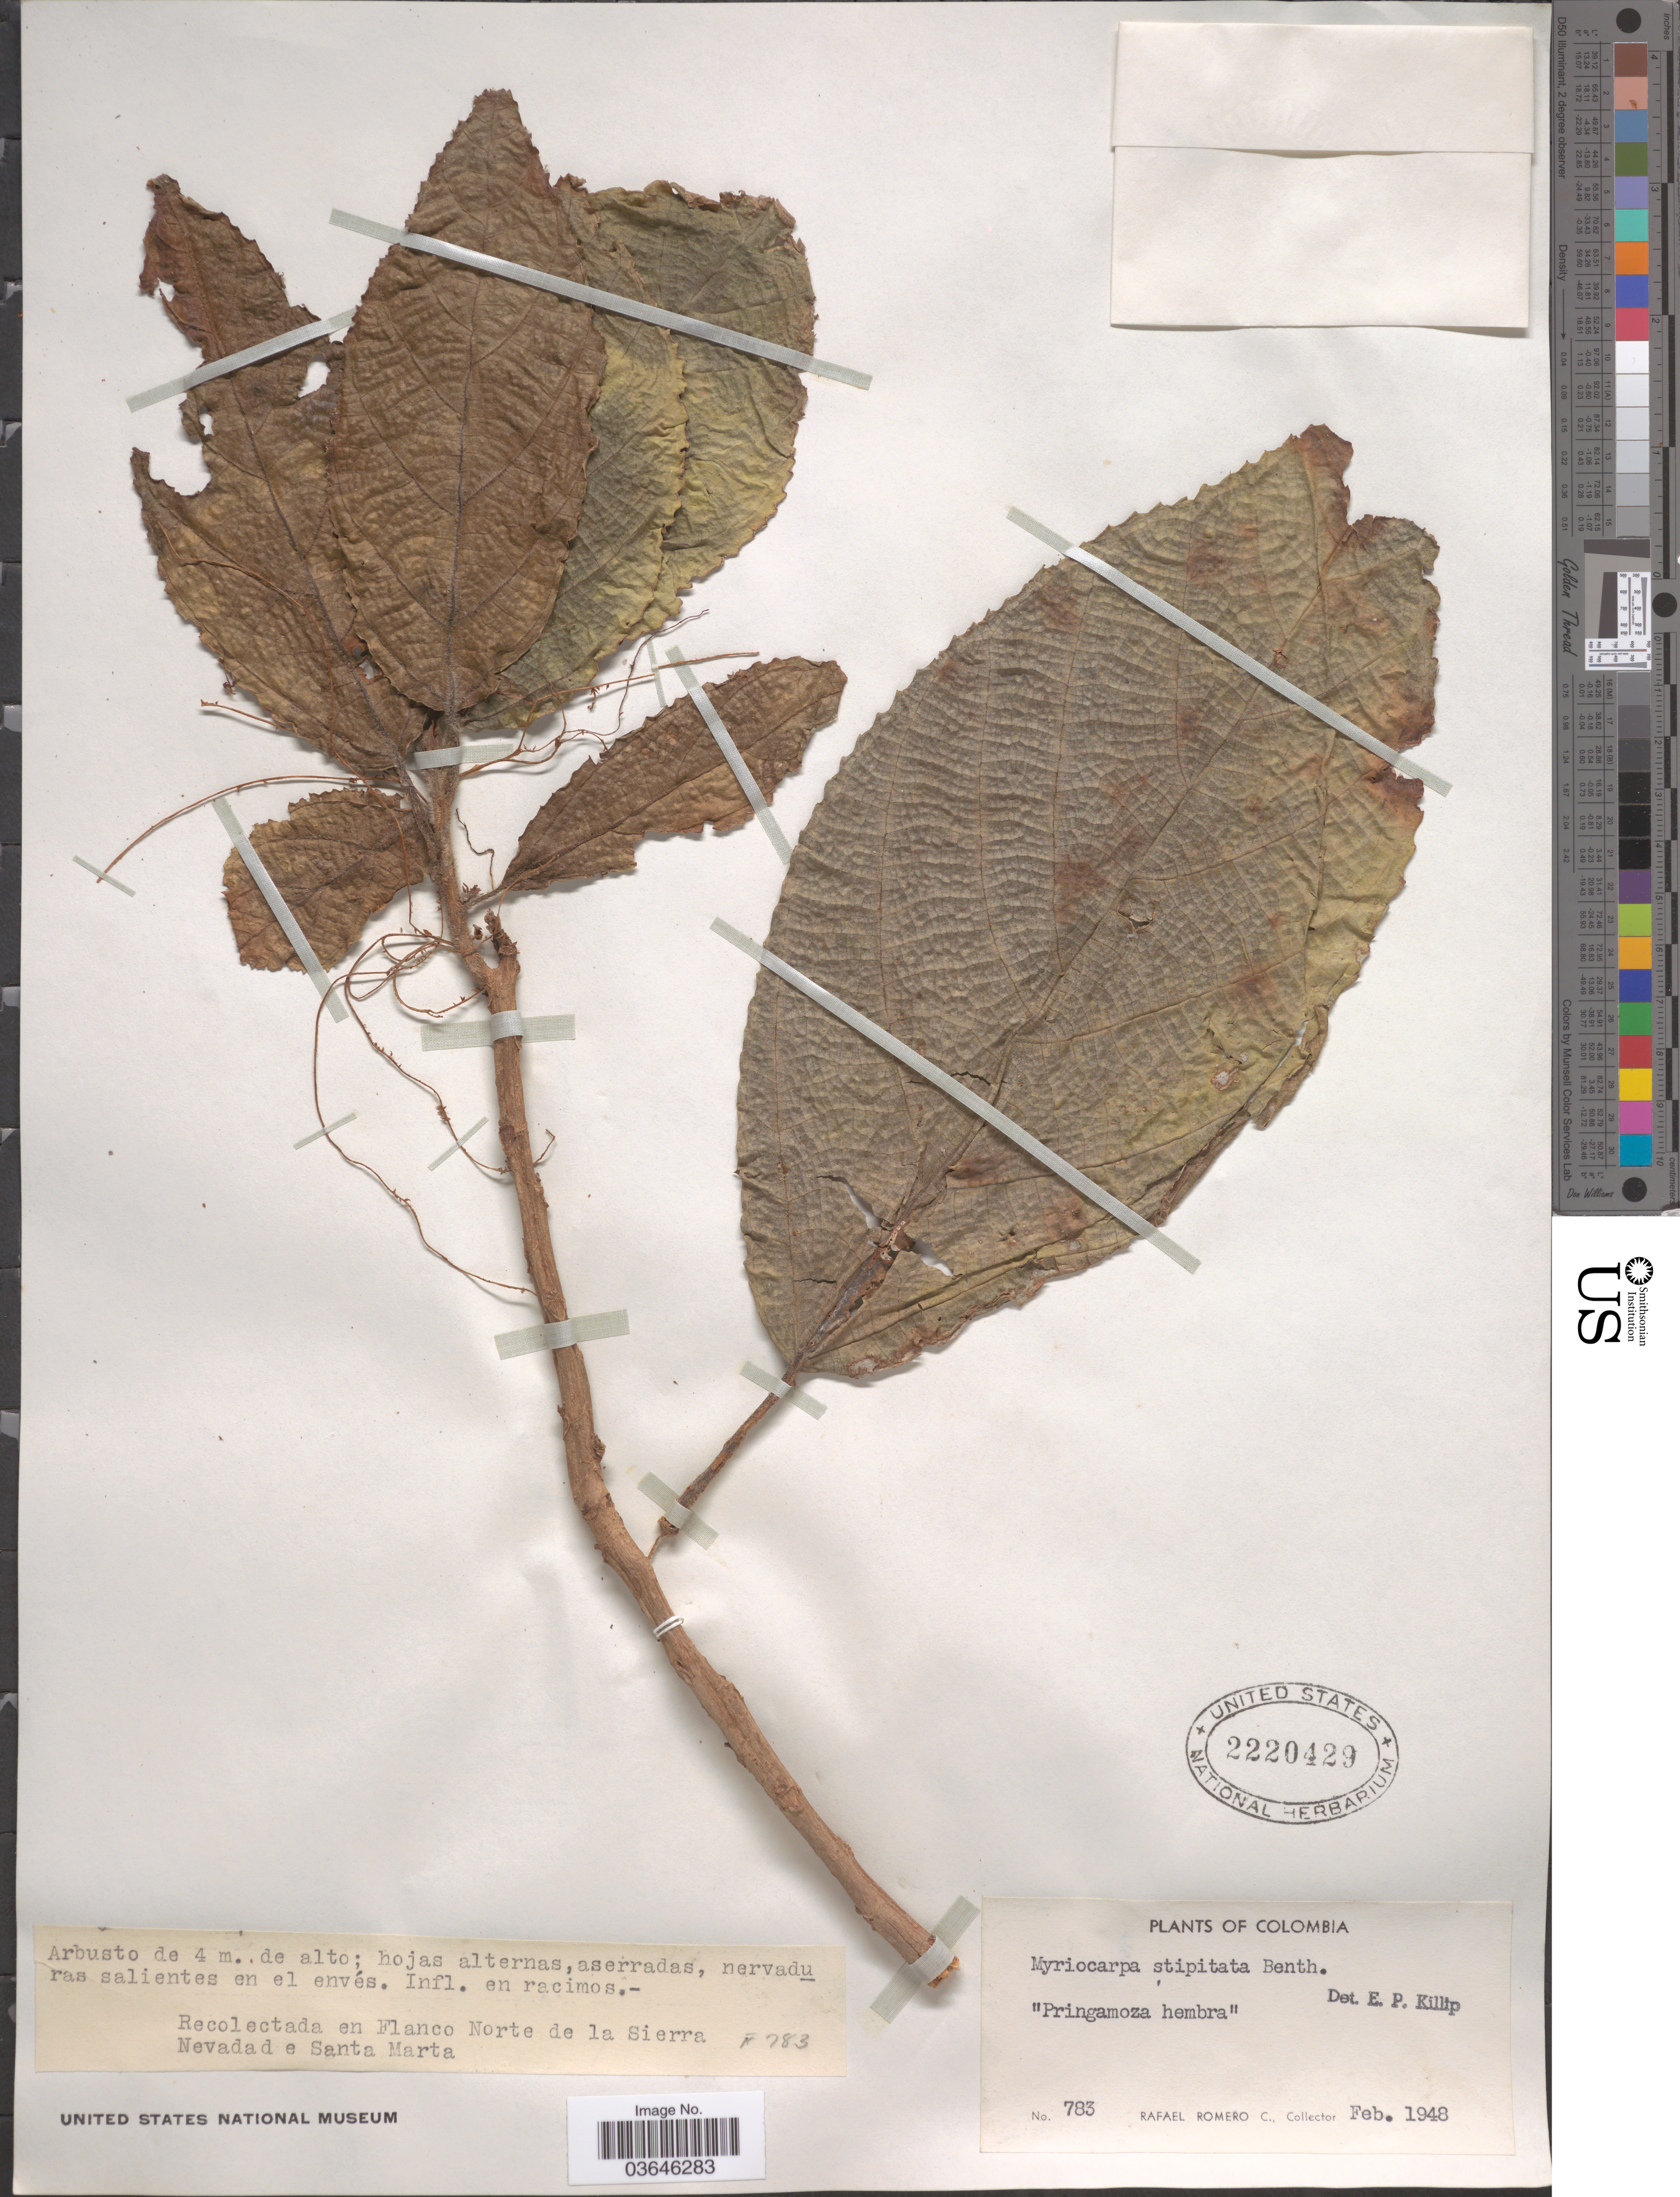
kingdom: Plantae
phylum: Tracheophyta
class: Magnoliopsida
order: Rosales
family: Urticaceae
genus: Myriocarpa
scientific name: Myriocarpa stipitata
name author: Benth.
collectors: R. Romero Castañeda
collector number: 783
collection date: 1948-02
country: Colombia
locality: Flanco Norte de la Sierra Nevadad e Santa Marta.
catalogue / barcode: US 2220429